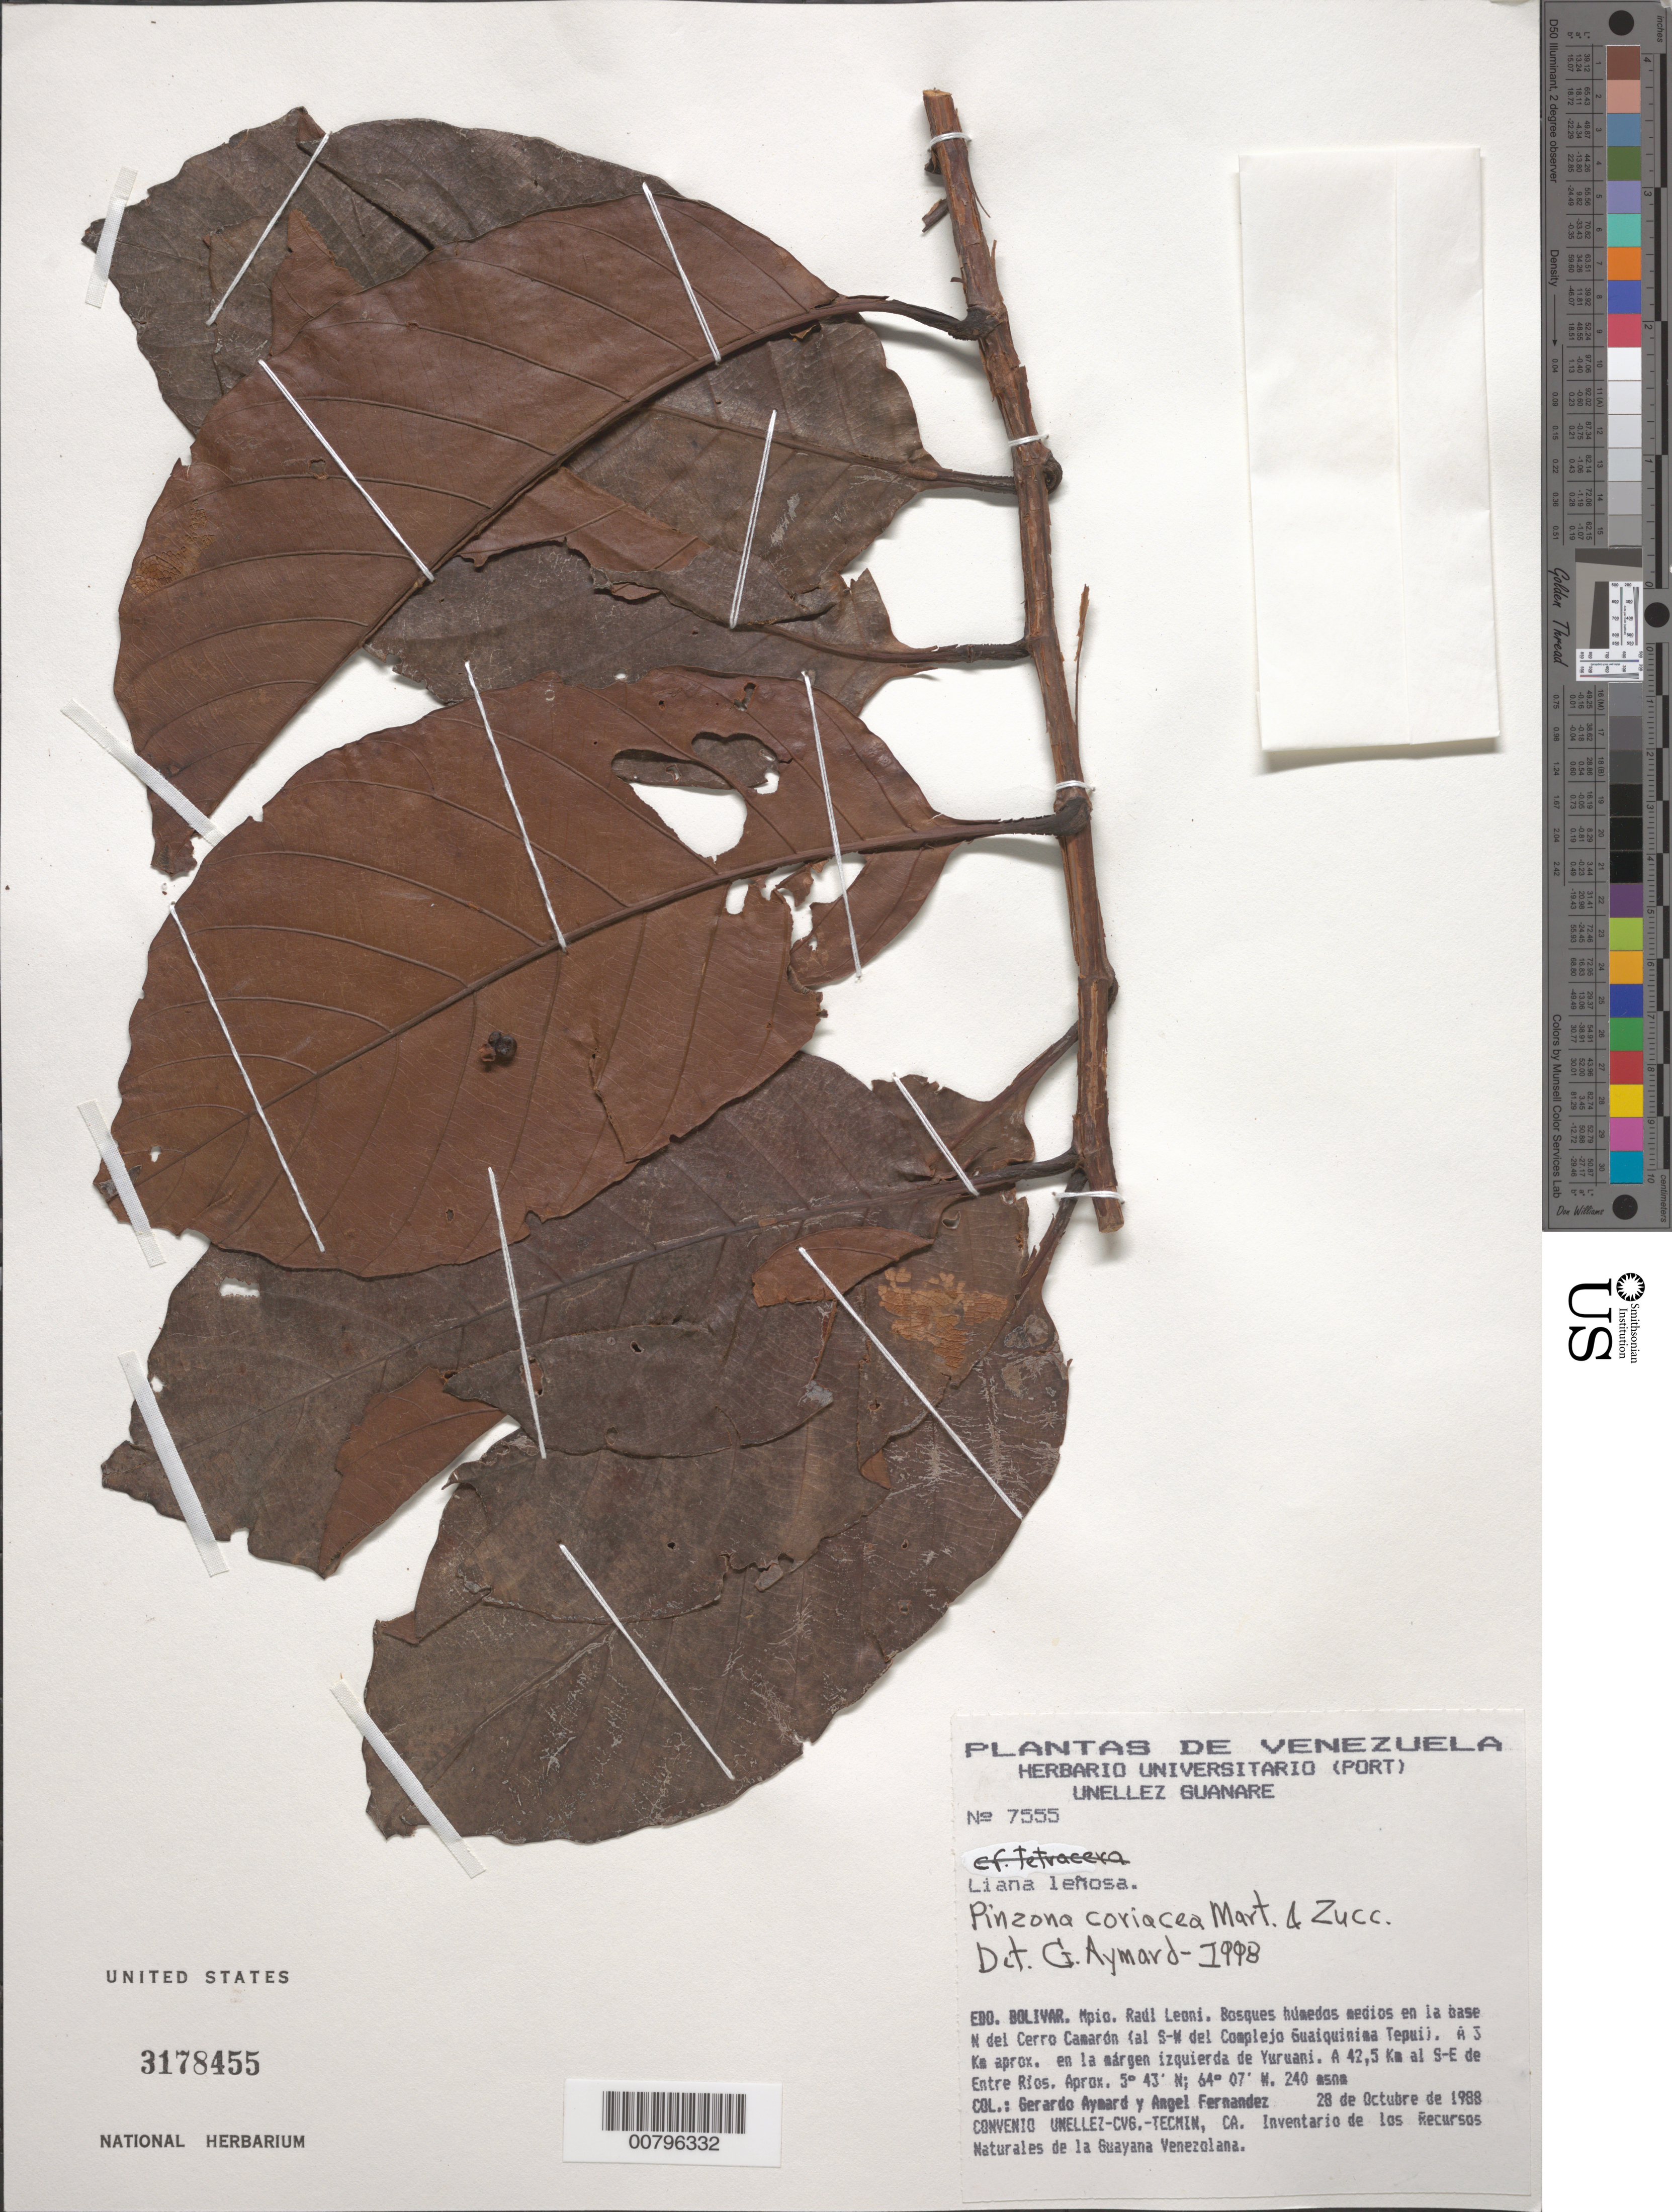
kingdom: Plantae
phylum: Tracheophyta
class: Magnoliopsida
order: Dilleniales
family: Dilleniaceae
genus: Pinzona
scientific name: Pinzona coriacea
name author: Mart. & Zucc.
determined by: Aymard C., G. A., (PORT), Univ. Nac. Exp. de los Llanos Ezequiel Zamora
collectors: G. A. Aymard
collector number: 7555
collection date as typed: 28-Oct-88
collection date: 1988-10-28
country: Venezuela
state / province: Bolívar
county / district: Angostura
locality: Mun. Raúl Leoni [=Angostura], 3 km de la base el Cerro Camaron, a 42.5 km al SE de entre ríos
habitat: Bosques humedos medios en la base. En la margen izquierda de Yuruani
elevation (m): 240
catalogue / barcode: US 3178455